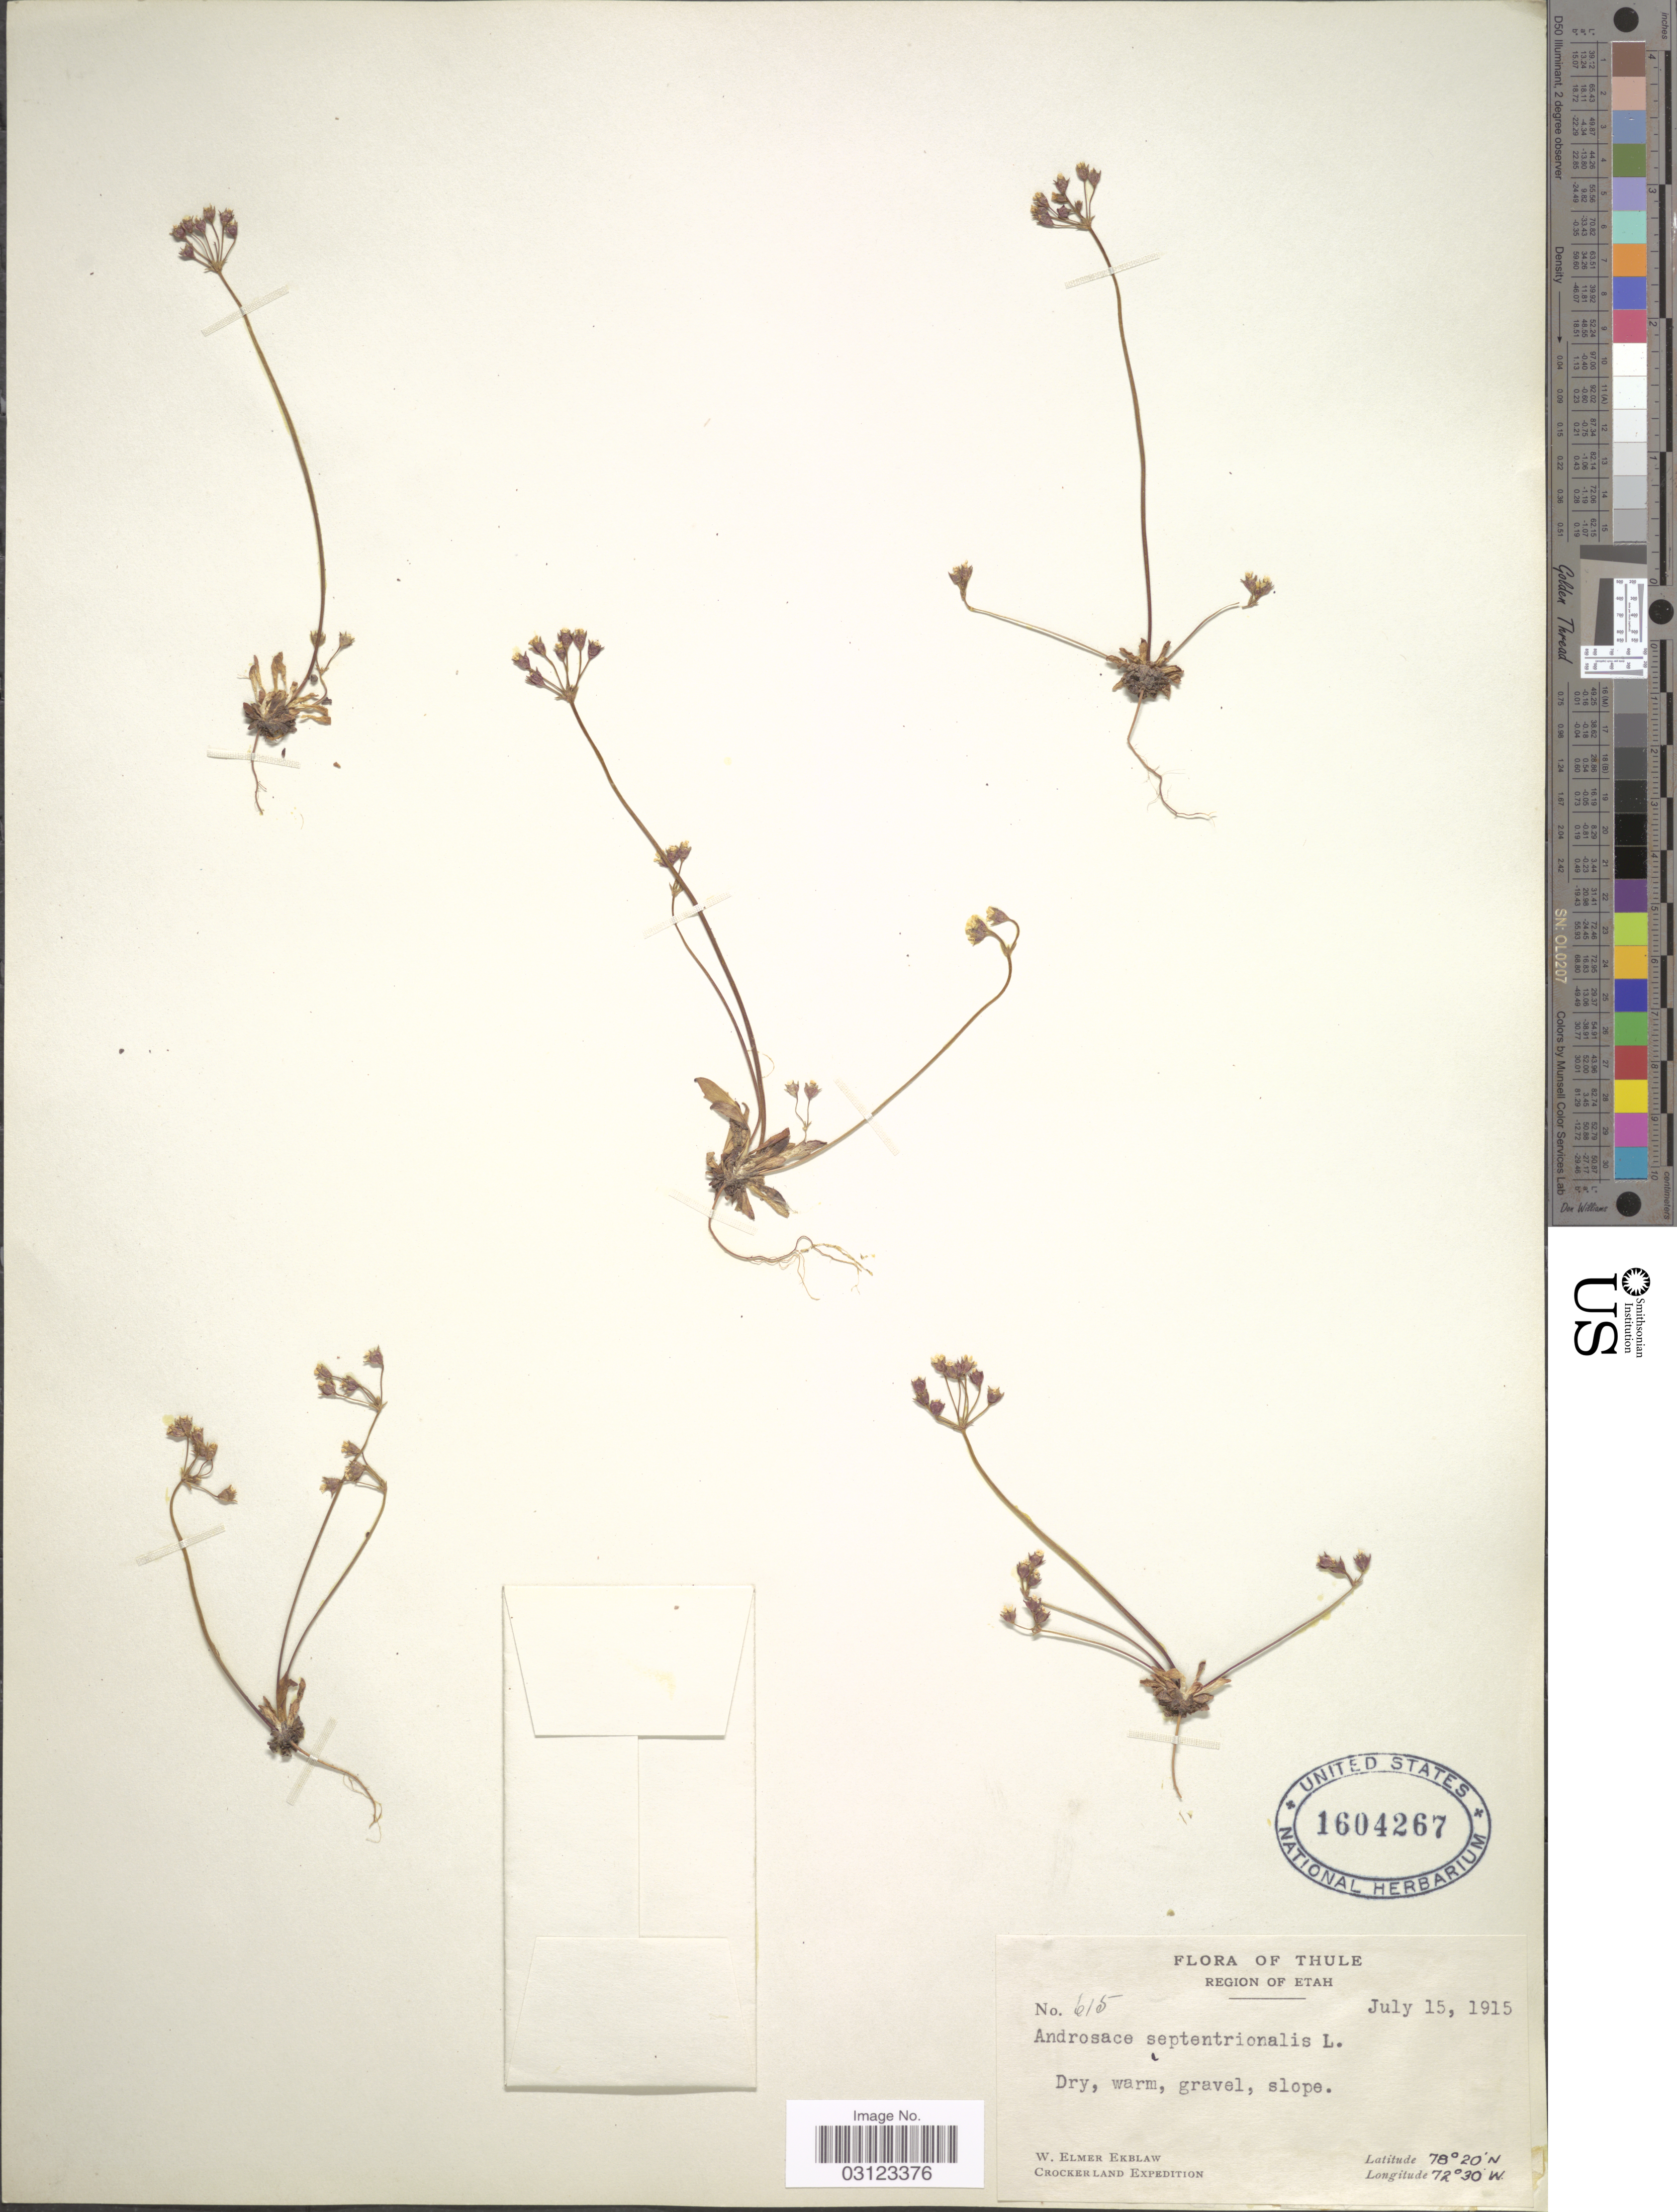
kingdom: Plantae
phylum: Tracheophyta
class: Magnoliopsida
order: Ericales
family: Primulaceae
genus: Androsace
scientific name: Androsace septentrionalis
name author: L.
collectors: W. Ekblaw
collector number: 615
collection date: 1915-07-15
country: Greenland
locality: Thule. Region of Etah.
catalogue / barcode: US 1604267